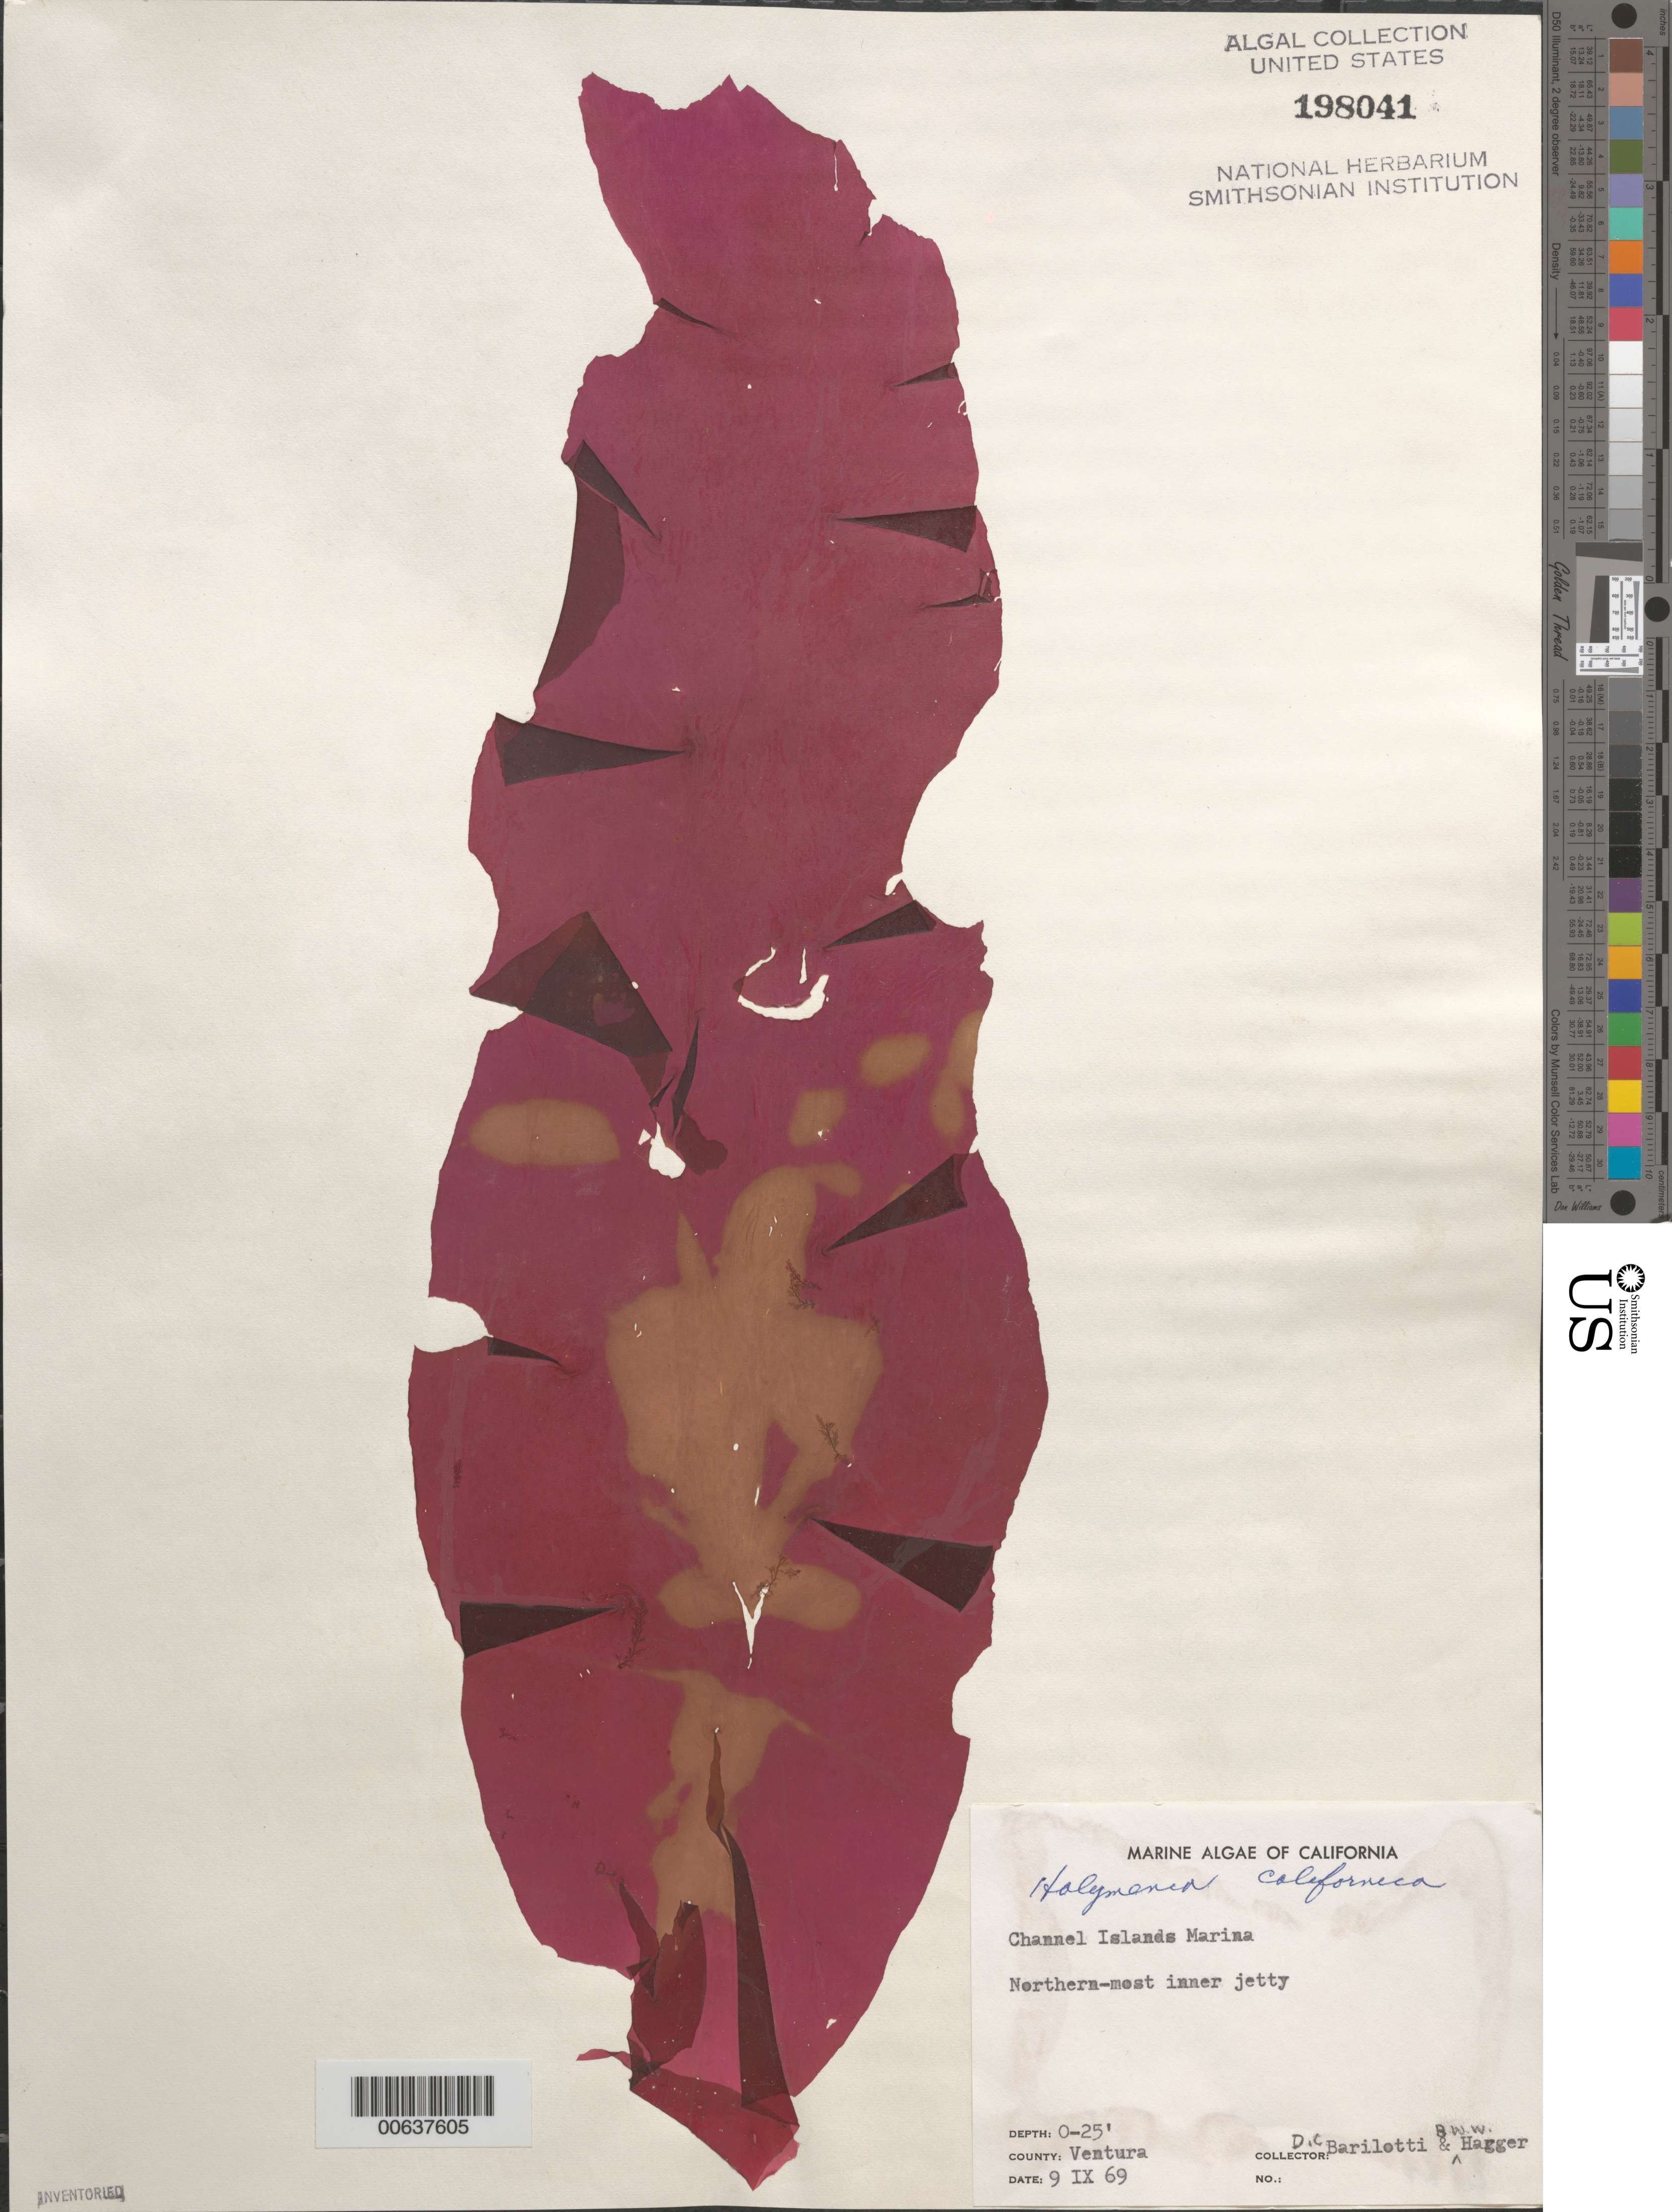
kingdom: Plantae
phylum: Rhodophyta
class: Florideophyceae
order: Halymeniales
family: Halymeniaceae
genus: Halymenia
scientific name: Halymenia californica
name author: G.M. Sm. & Hollenb.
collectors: D. C. Barilotti & B. W. Harger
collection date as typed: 09 Sep 1969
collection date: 1969-09-09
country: United States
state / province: California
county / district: Ventura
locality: Channel Islands Marina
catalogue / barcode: US 198041